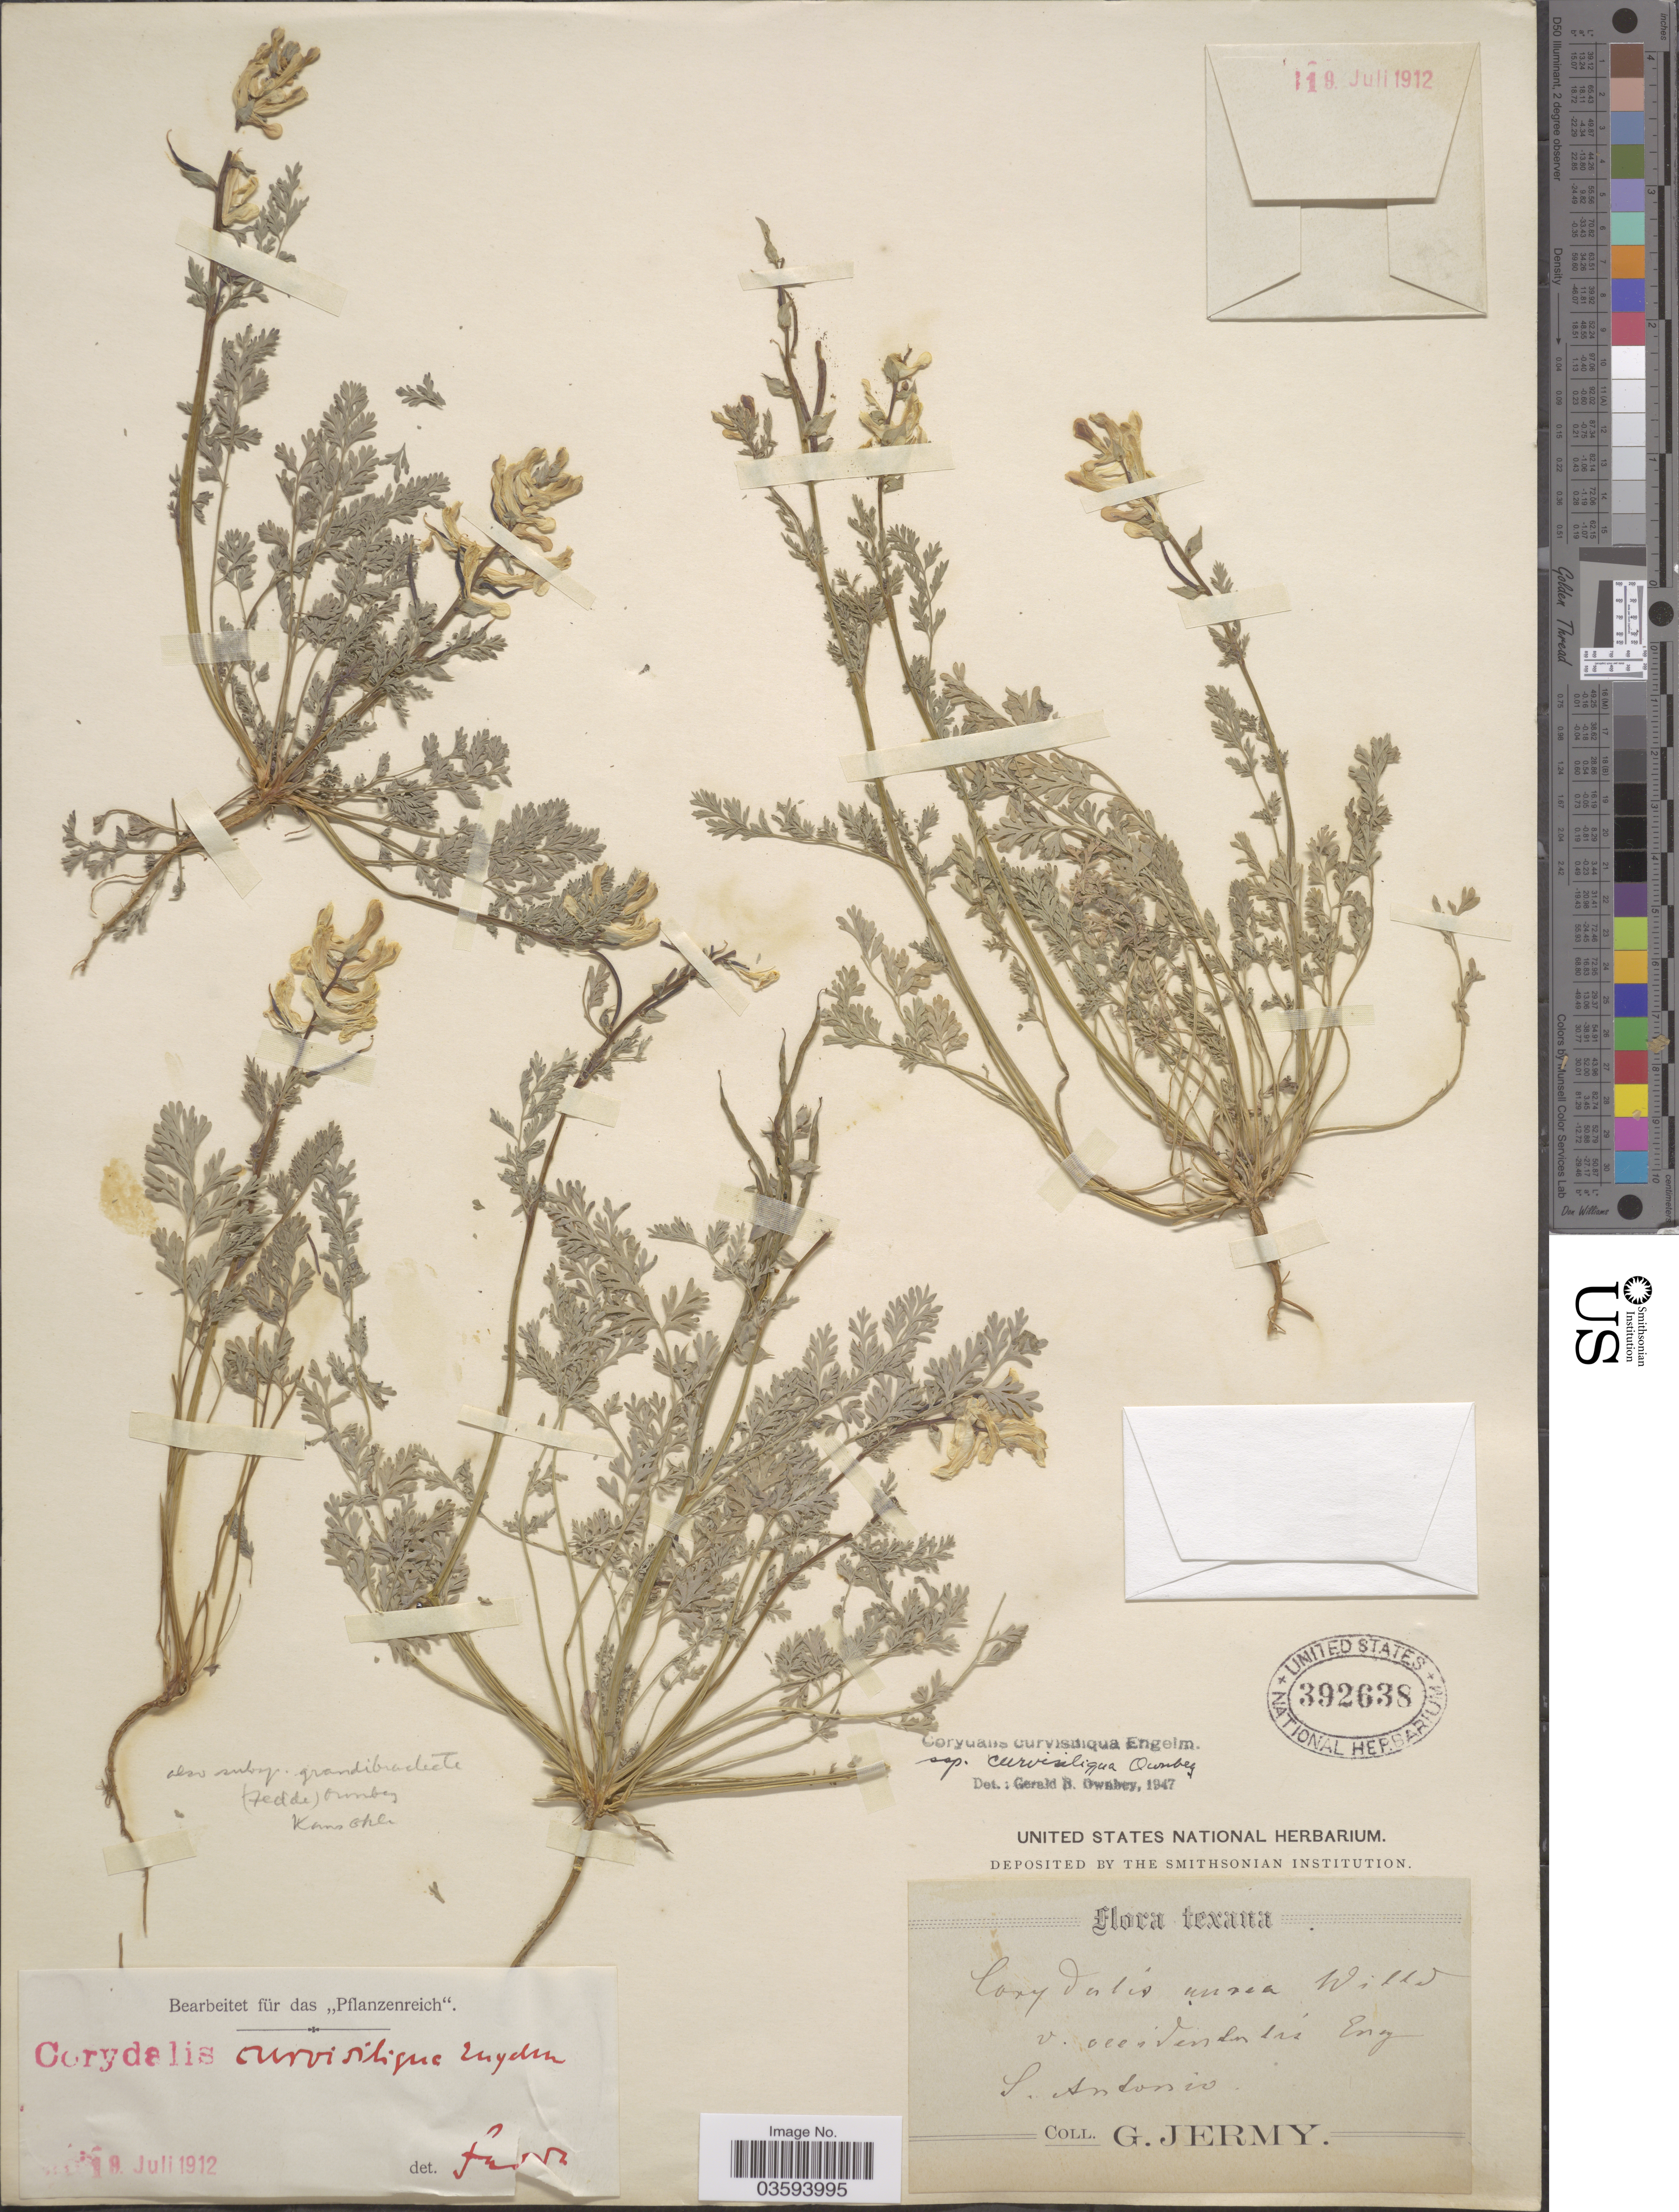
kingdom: Plantae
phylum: Tracheophyta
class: Magnoliopsida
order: Ranunculales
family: Papaveraceae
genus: Corydalis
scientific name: Corydalis curvisiliqua subsp. curvisiliqua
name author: (A. Gray) Engelm. ex A. Gray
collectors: G. Jermy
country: United States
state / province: Texas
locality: S. Antonio.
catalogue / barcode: US 392638